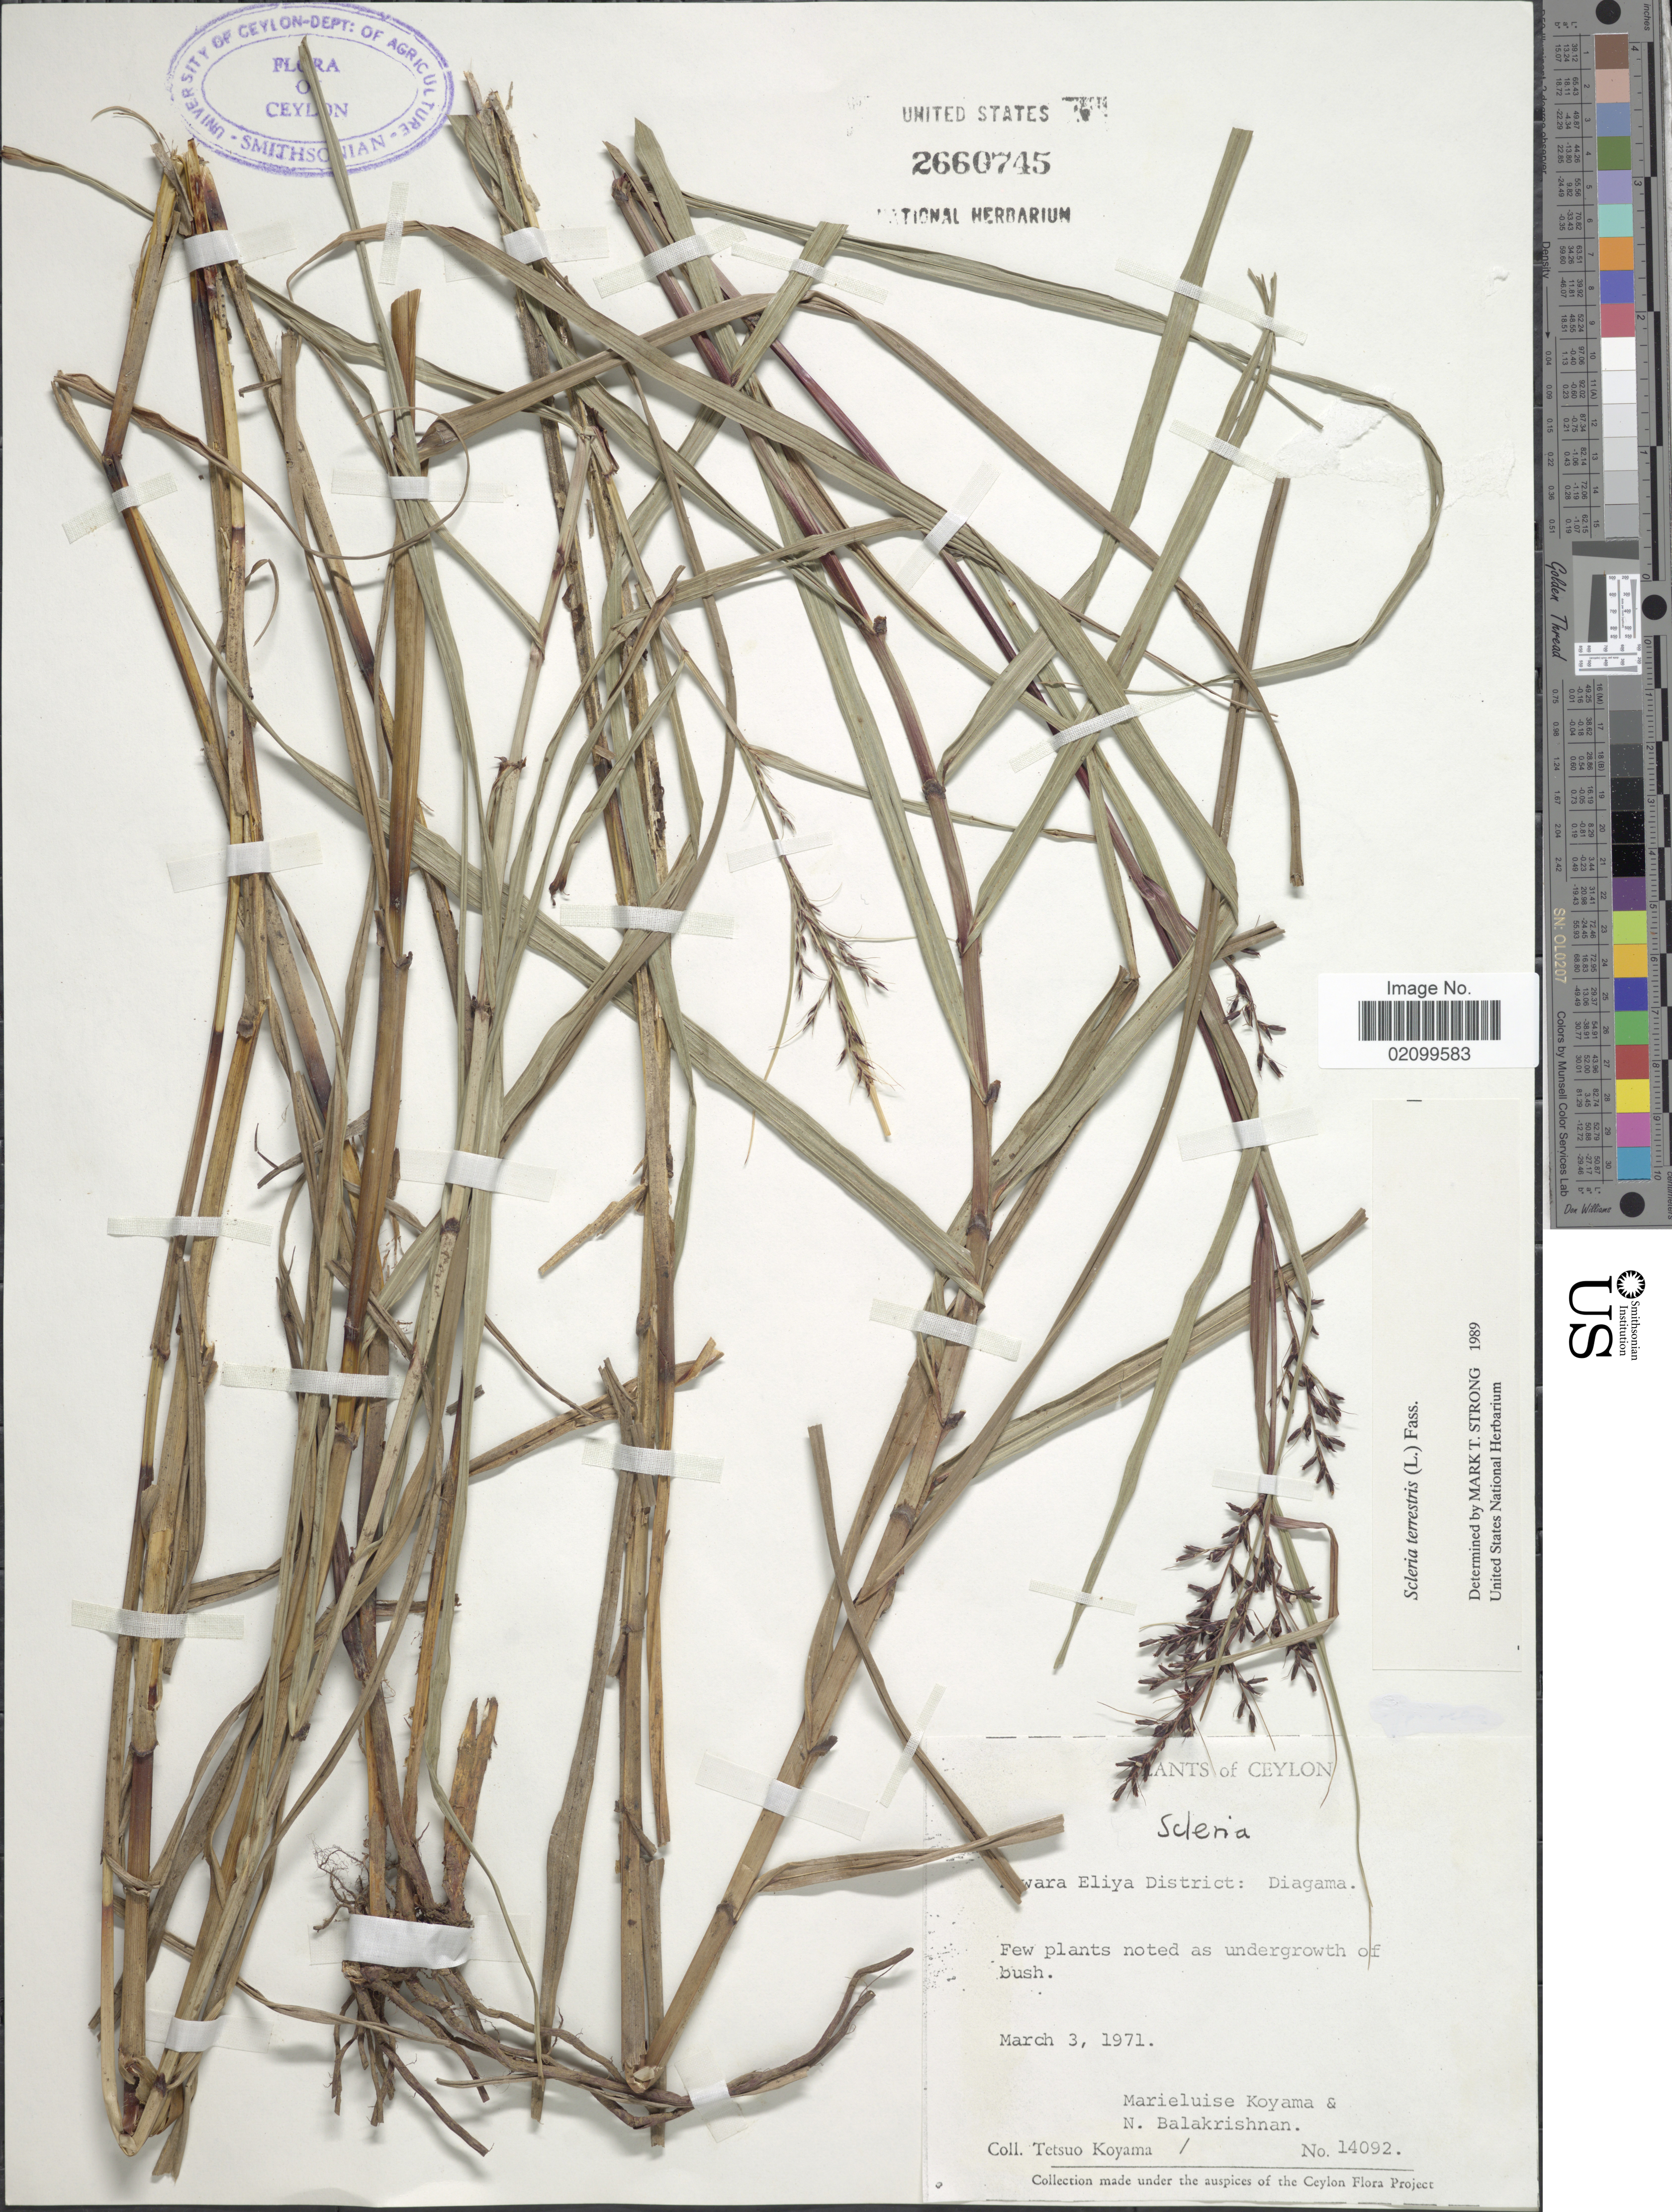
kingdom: Plantae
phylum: Tracheophyta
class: Liliopsida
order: Poales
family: Cyperaceae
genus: Scleria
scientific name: Scleria terrestris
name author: (L.) Fassett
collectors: T. Koyama, M. Koyama & N. Balakrishnan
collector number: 14092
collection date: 1971-03-03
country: Sri Lanka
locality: Ceylon, Selena. [illegible text]wara Eliya District: Diagama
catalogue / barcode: US 2660745